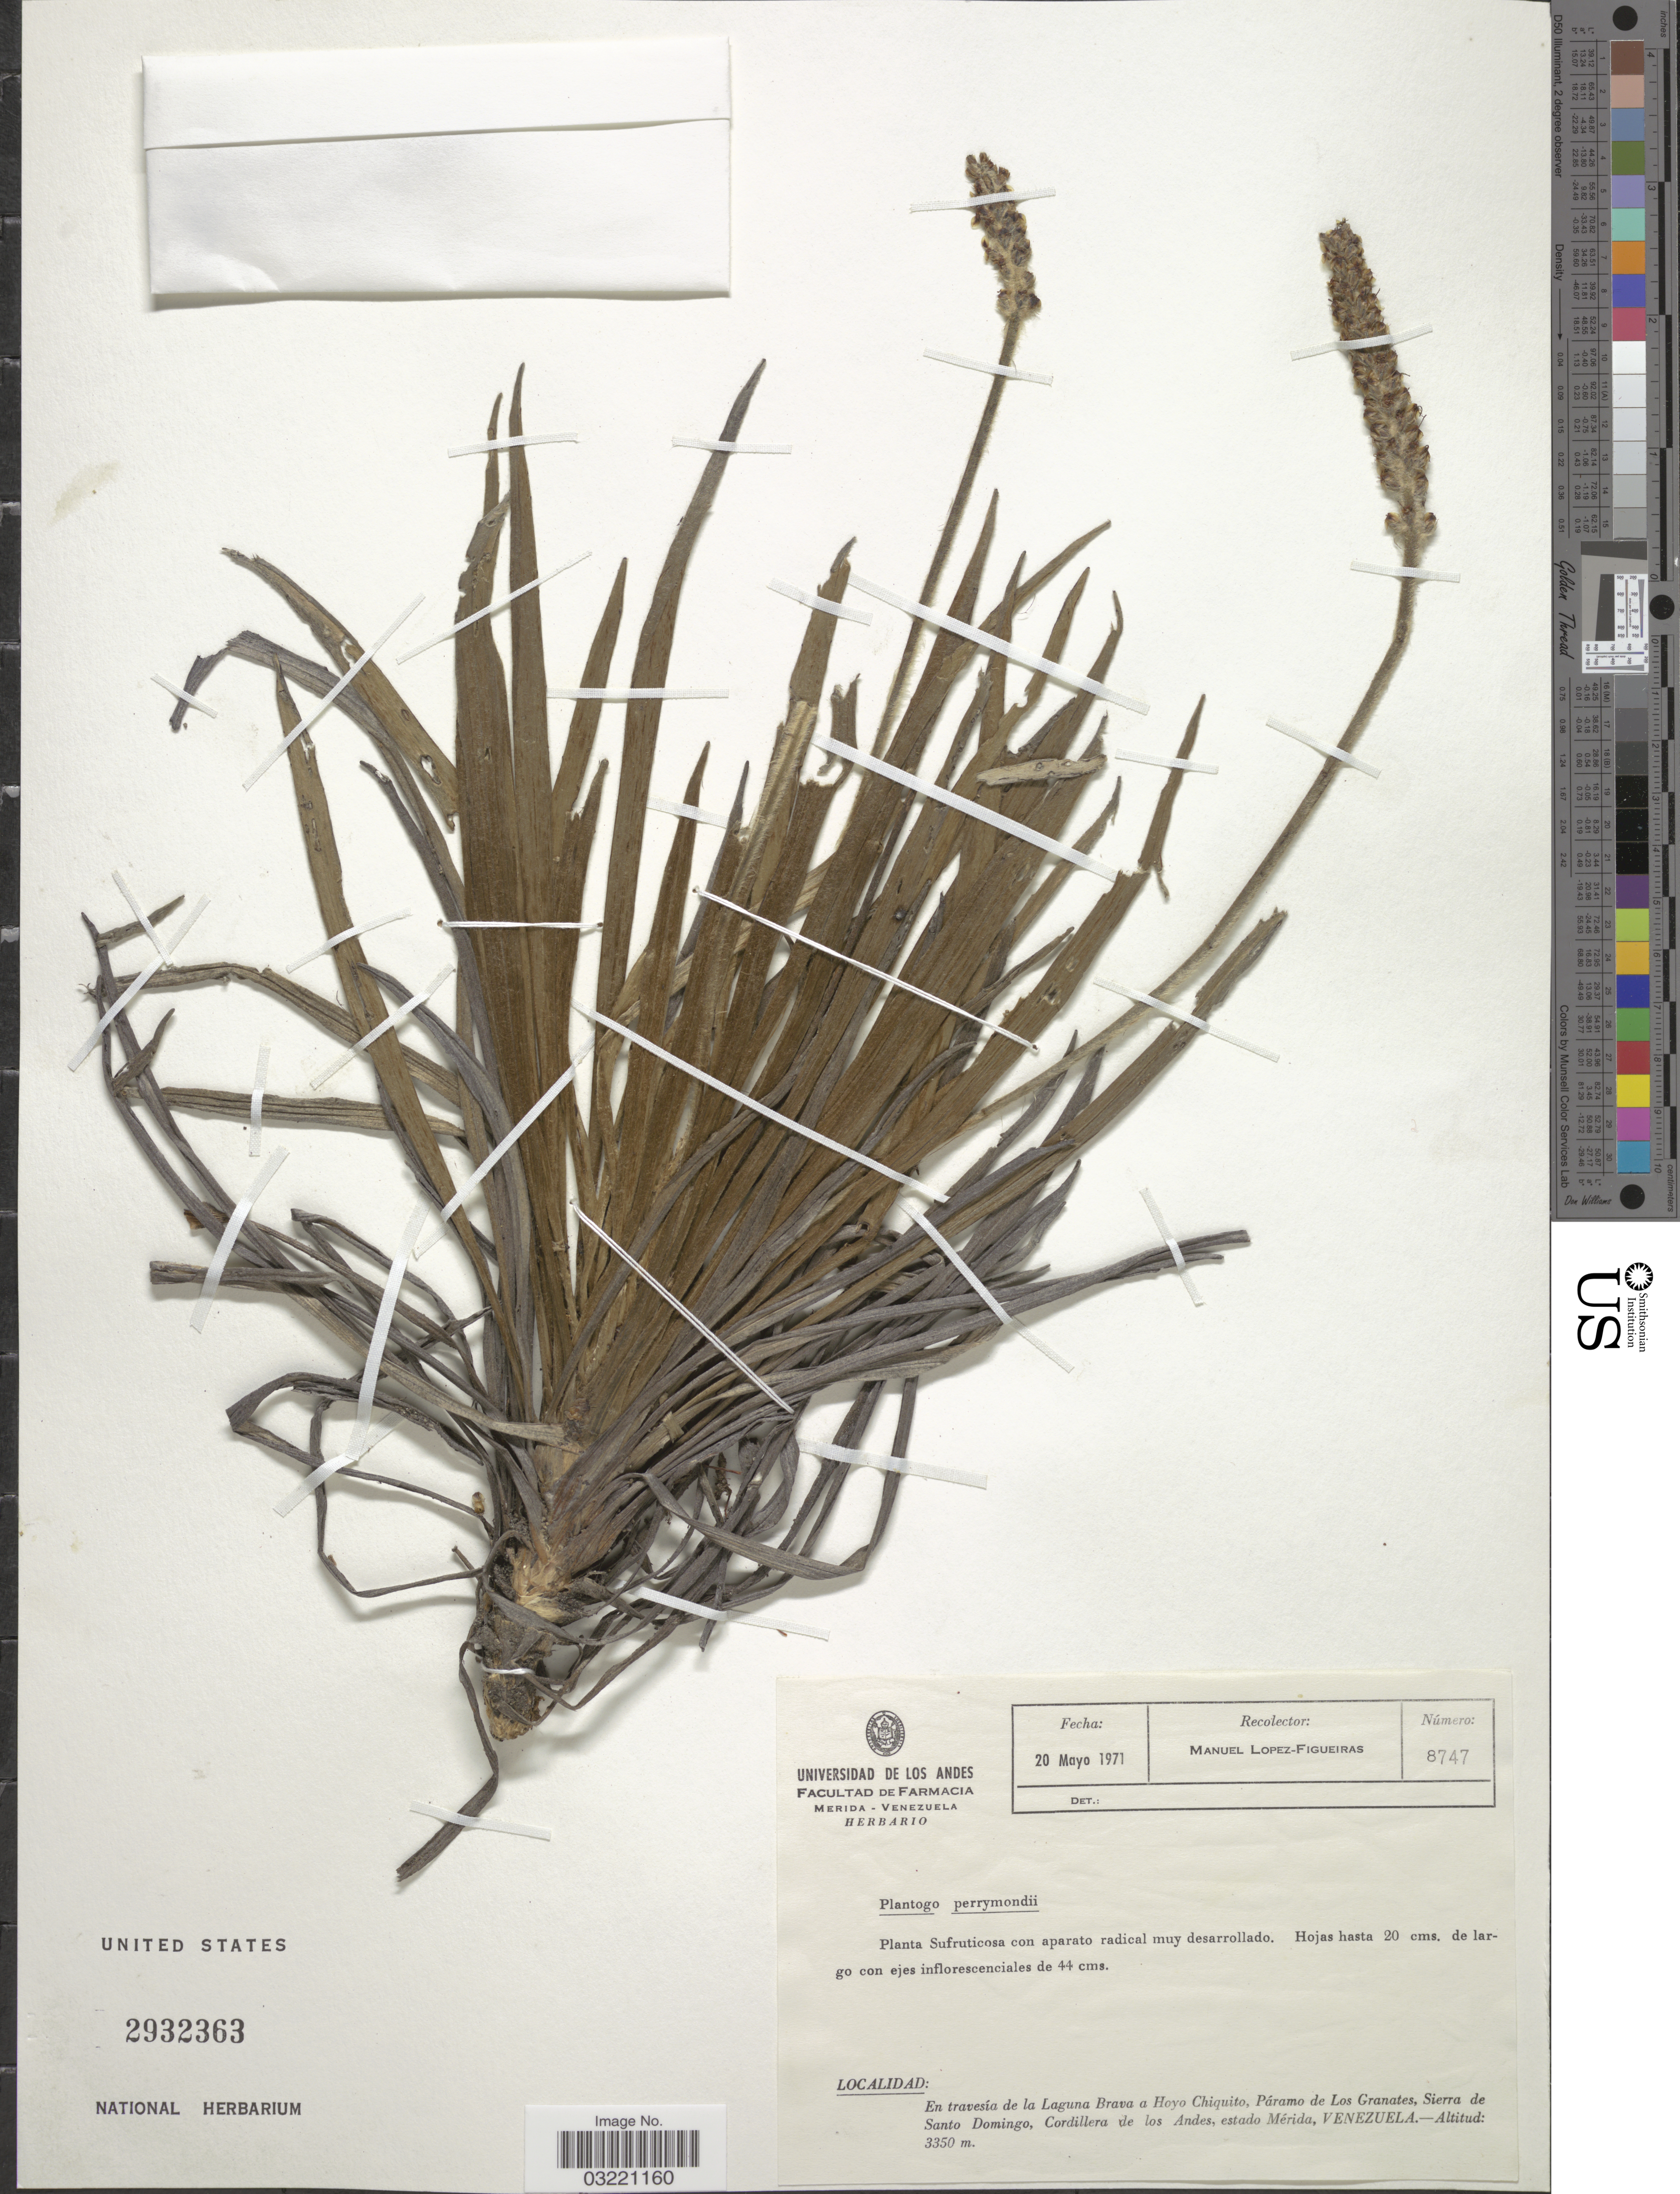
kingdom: Plantae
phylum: Tracheophyta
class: Magnoliopsida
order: Lamiales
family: Plantaginaceae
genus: Plantago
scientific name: Plantago sericea subsp. perrymondii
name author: (Barnéoud) Rahn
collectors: M. López Figueiras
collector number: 8747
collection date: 1971-05-20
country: Venezuela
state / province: Mérida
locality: En travesía de la Laguna Brava a Hoyo Chiquito, Páramo de Los Granates, Sierra de Santo Domingo, Cordillera de los Andes.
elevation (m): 3550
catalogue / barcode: US 2932363